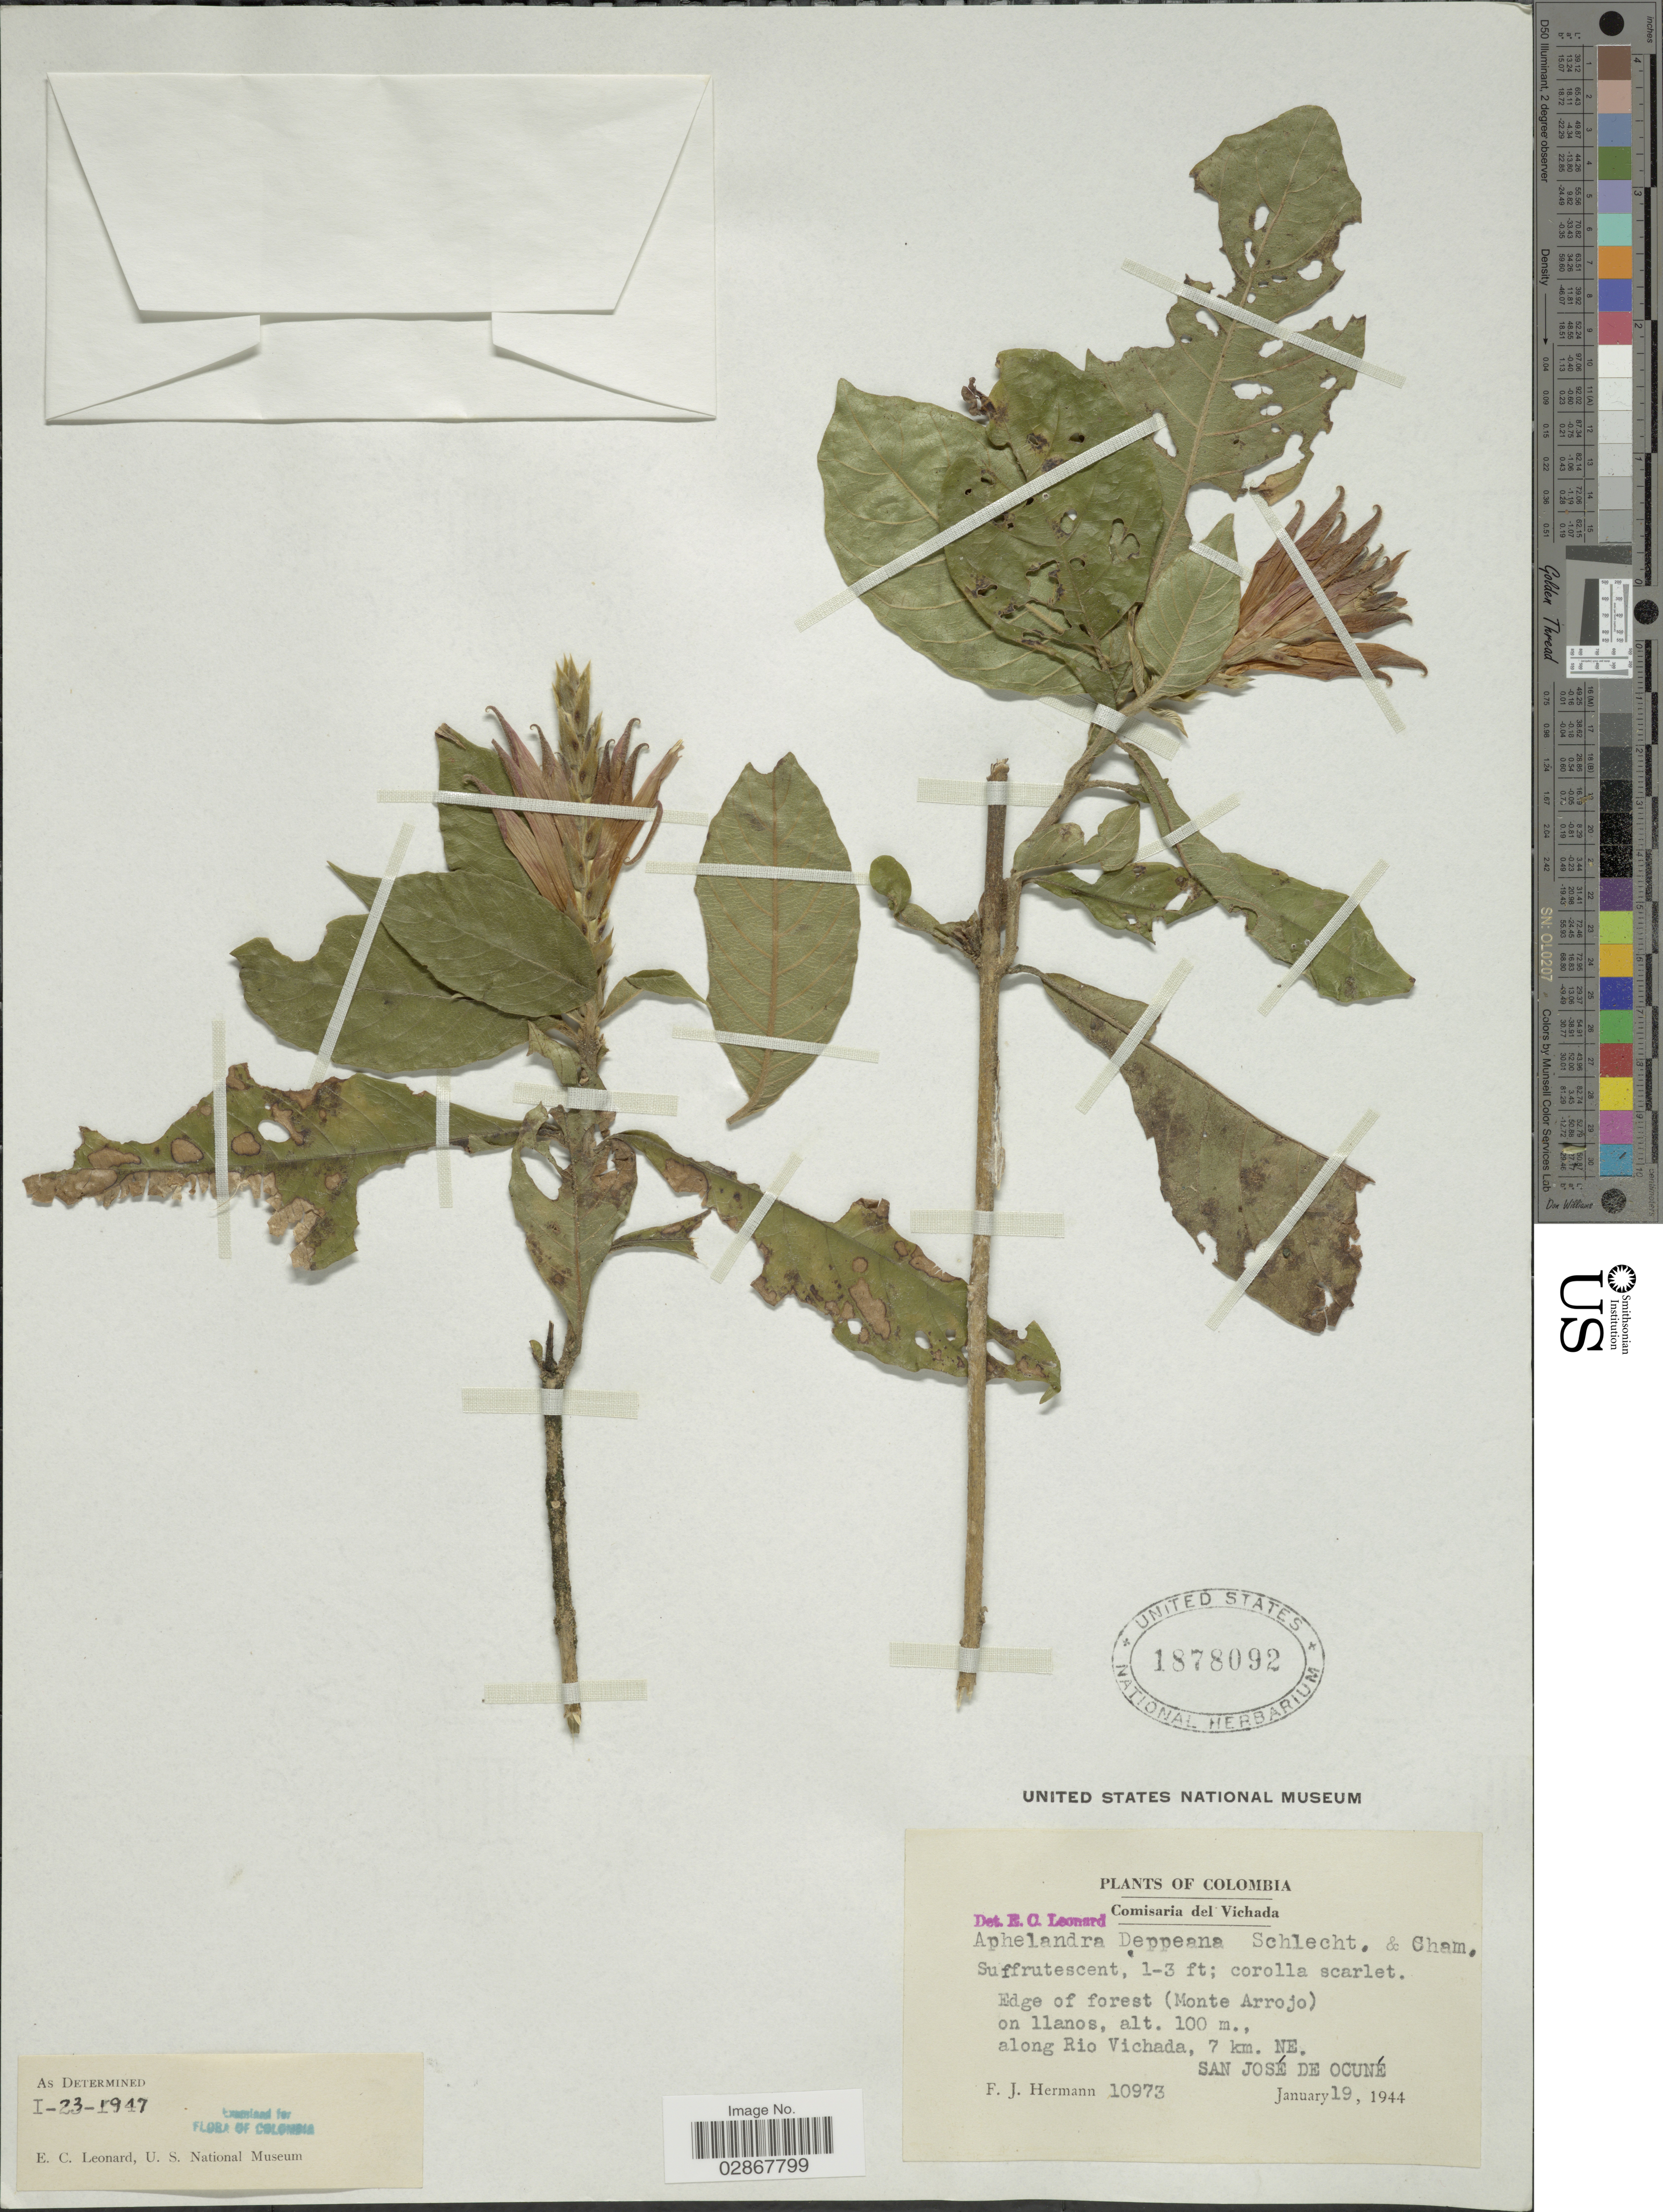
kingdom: Plantae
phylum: Tracheophyta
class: Magnoliopsida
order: Lamiales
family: Acanthaceae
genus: Aphelandra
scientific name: Aphelandra scabra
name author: (Vahl) Sm.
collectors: F. J. Hermann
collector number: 10973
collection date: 1944-01-19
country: Colombia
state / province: Vichada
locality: Comisaria del Vichada. Edge of forest (Monte Arrojo) on llanos, along Rio Vichada, 7 km NE. San José de Ocuné.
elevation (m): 100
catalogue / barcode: US 1878092